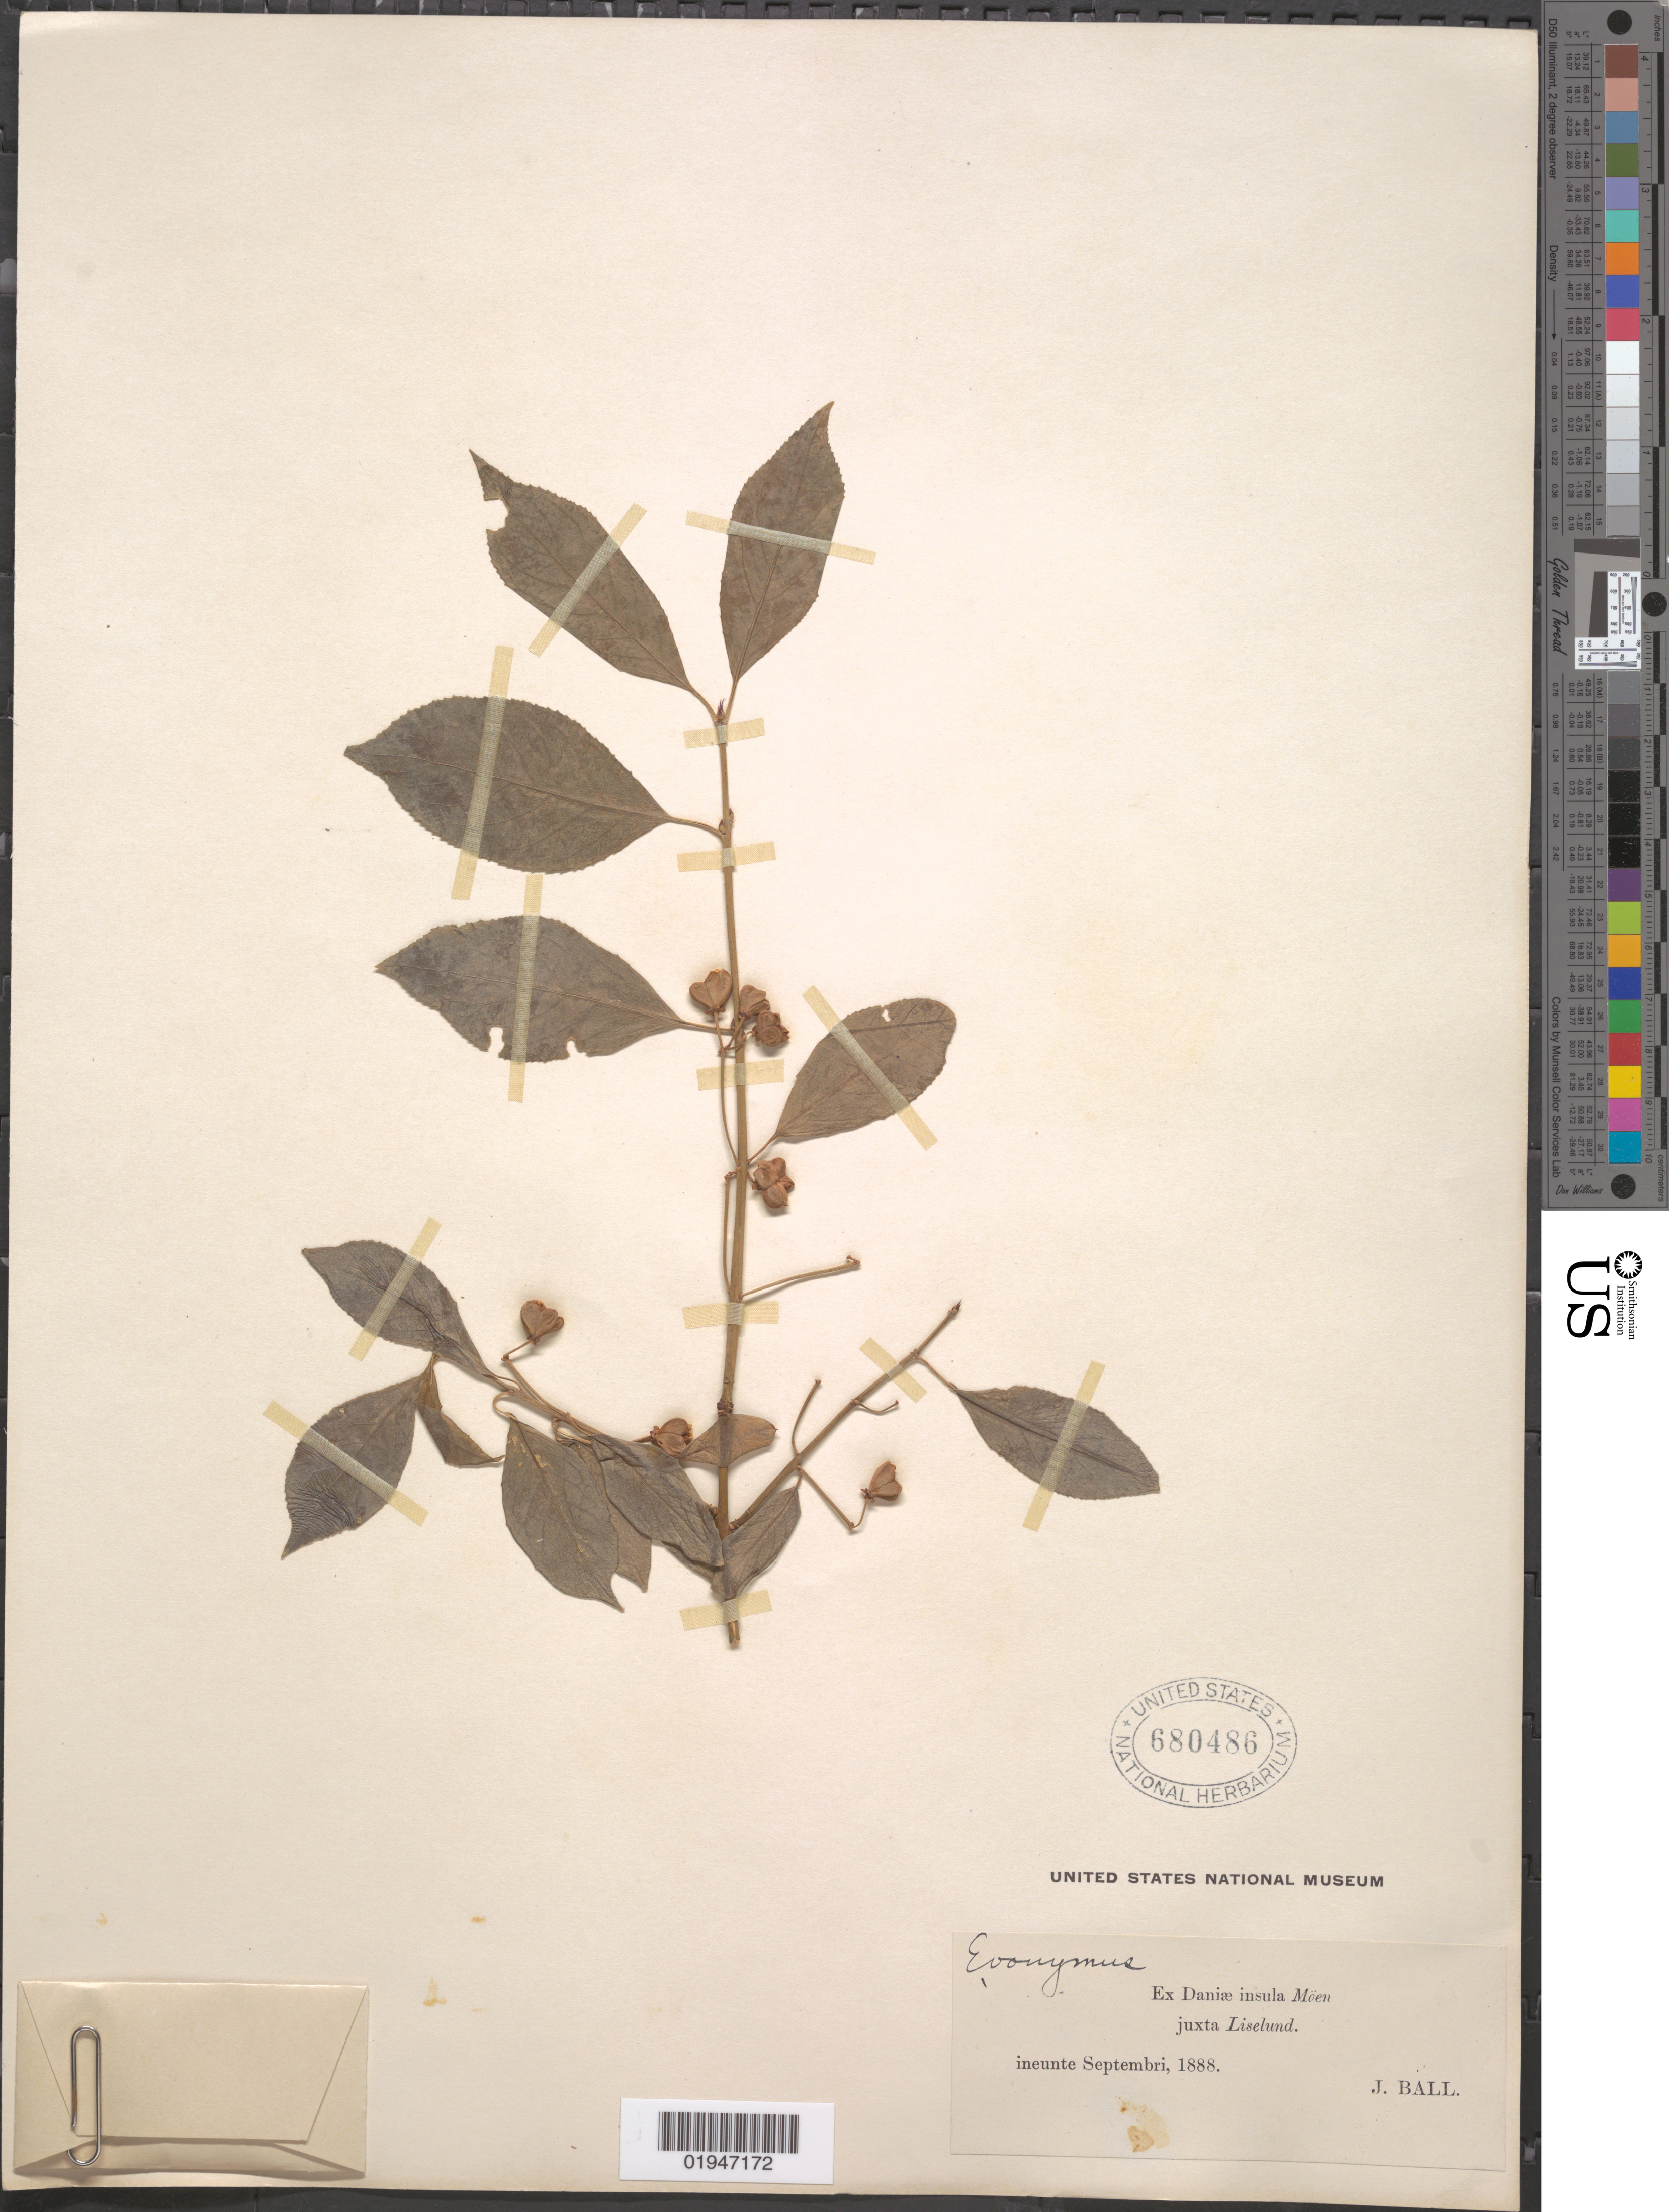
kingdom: Plantae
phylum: Tracheophyta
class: Magnoliopsida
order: Celastrales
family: Celastraceae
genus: Euonymus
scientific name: Euonymus sp.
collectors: J. Ball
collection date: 1888-09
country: Denmark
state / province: Sjæland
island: Möen I.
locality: Insula Möen, juxta Liselund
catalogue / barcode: US 680486